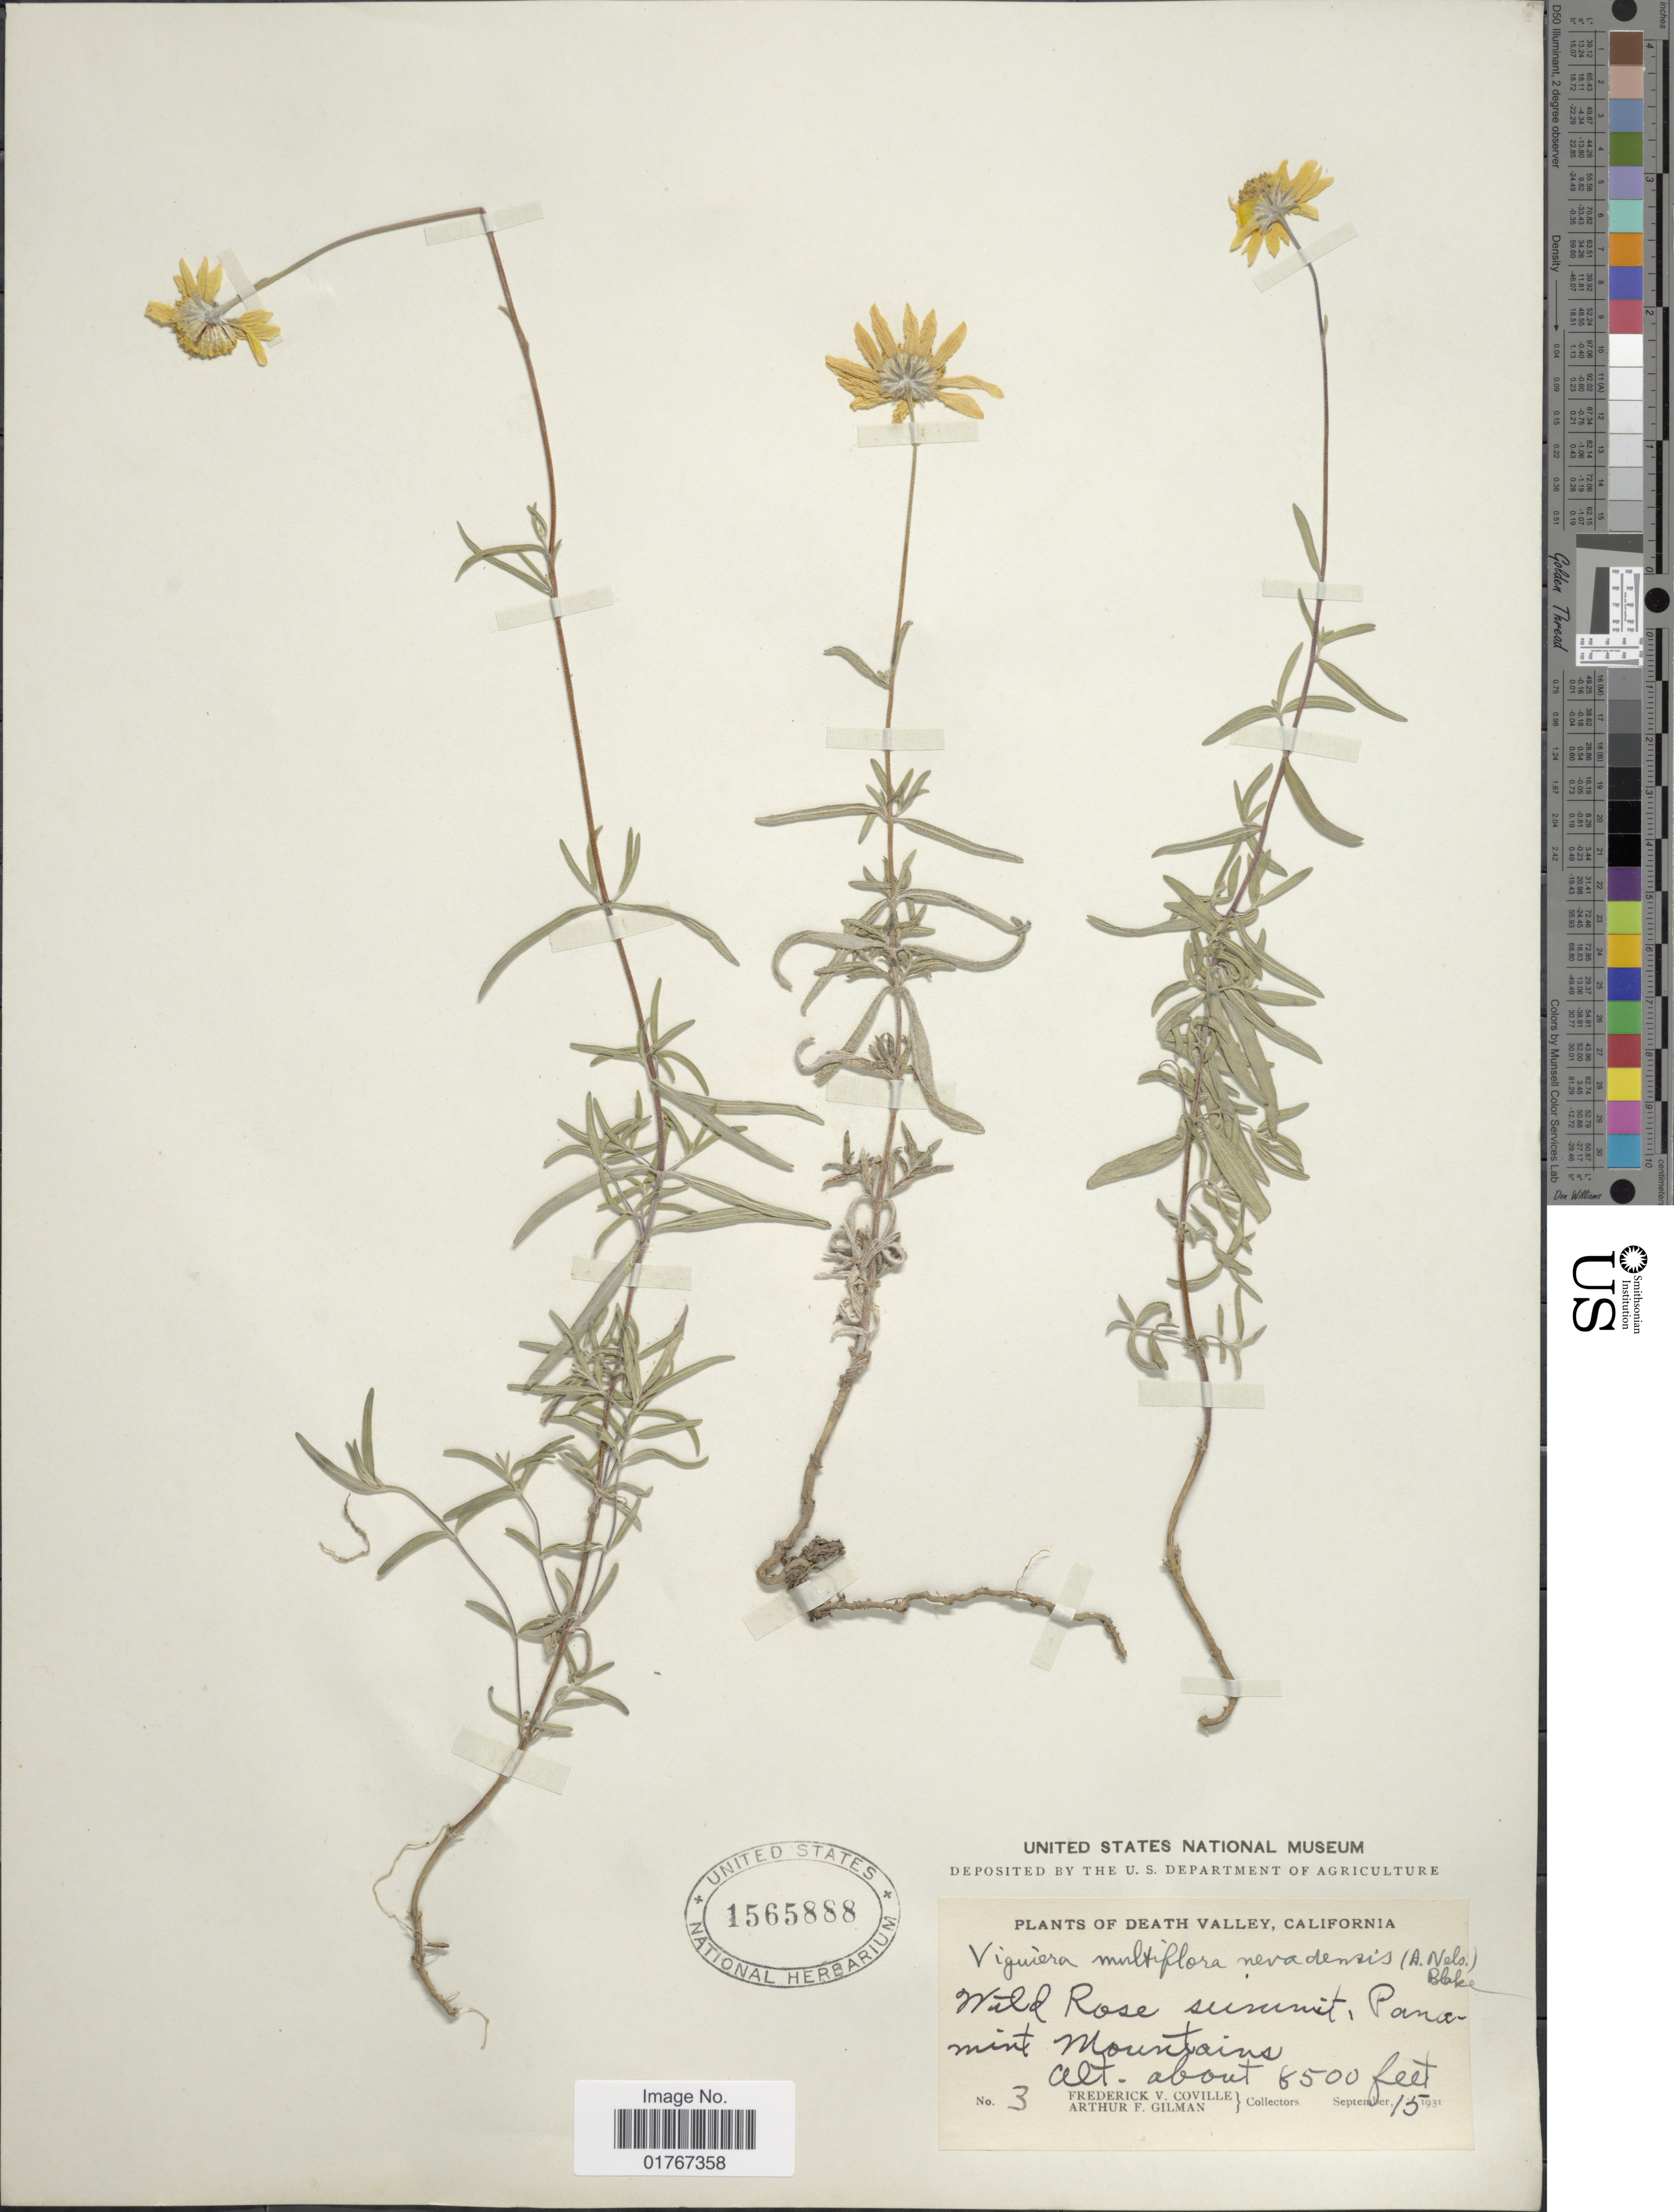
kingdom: Plantae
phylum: Tracheophyta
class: Magnoliopsida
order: Asterales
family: Asteraceae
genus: Heliomeris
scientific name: Heliomeris multiflora var. nevadensis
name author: (A. Nelson) Blake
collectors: F. V. Coville & A. Gilman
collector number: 3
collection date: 1931-09-15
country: United States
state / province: California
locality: Death Valley, Wild Rosa summit, Panamint Mountains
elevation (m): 1981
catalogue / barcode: US 1565888